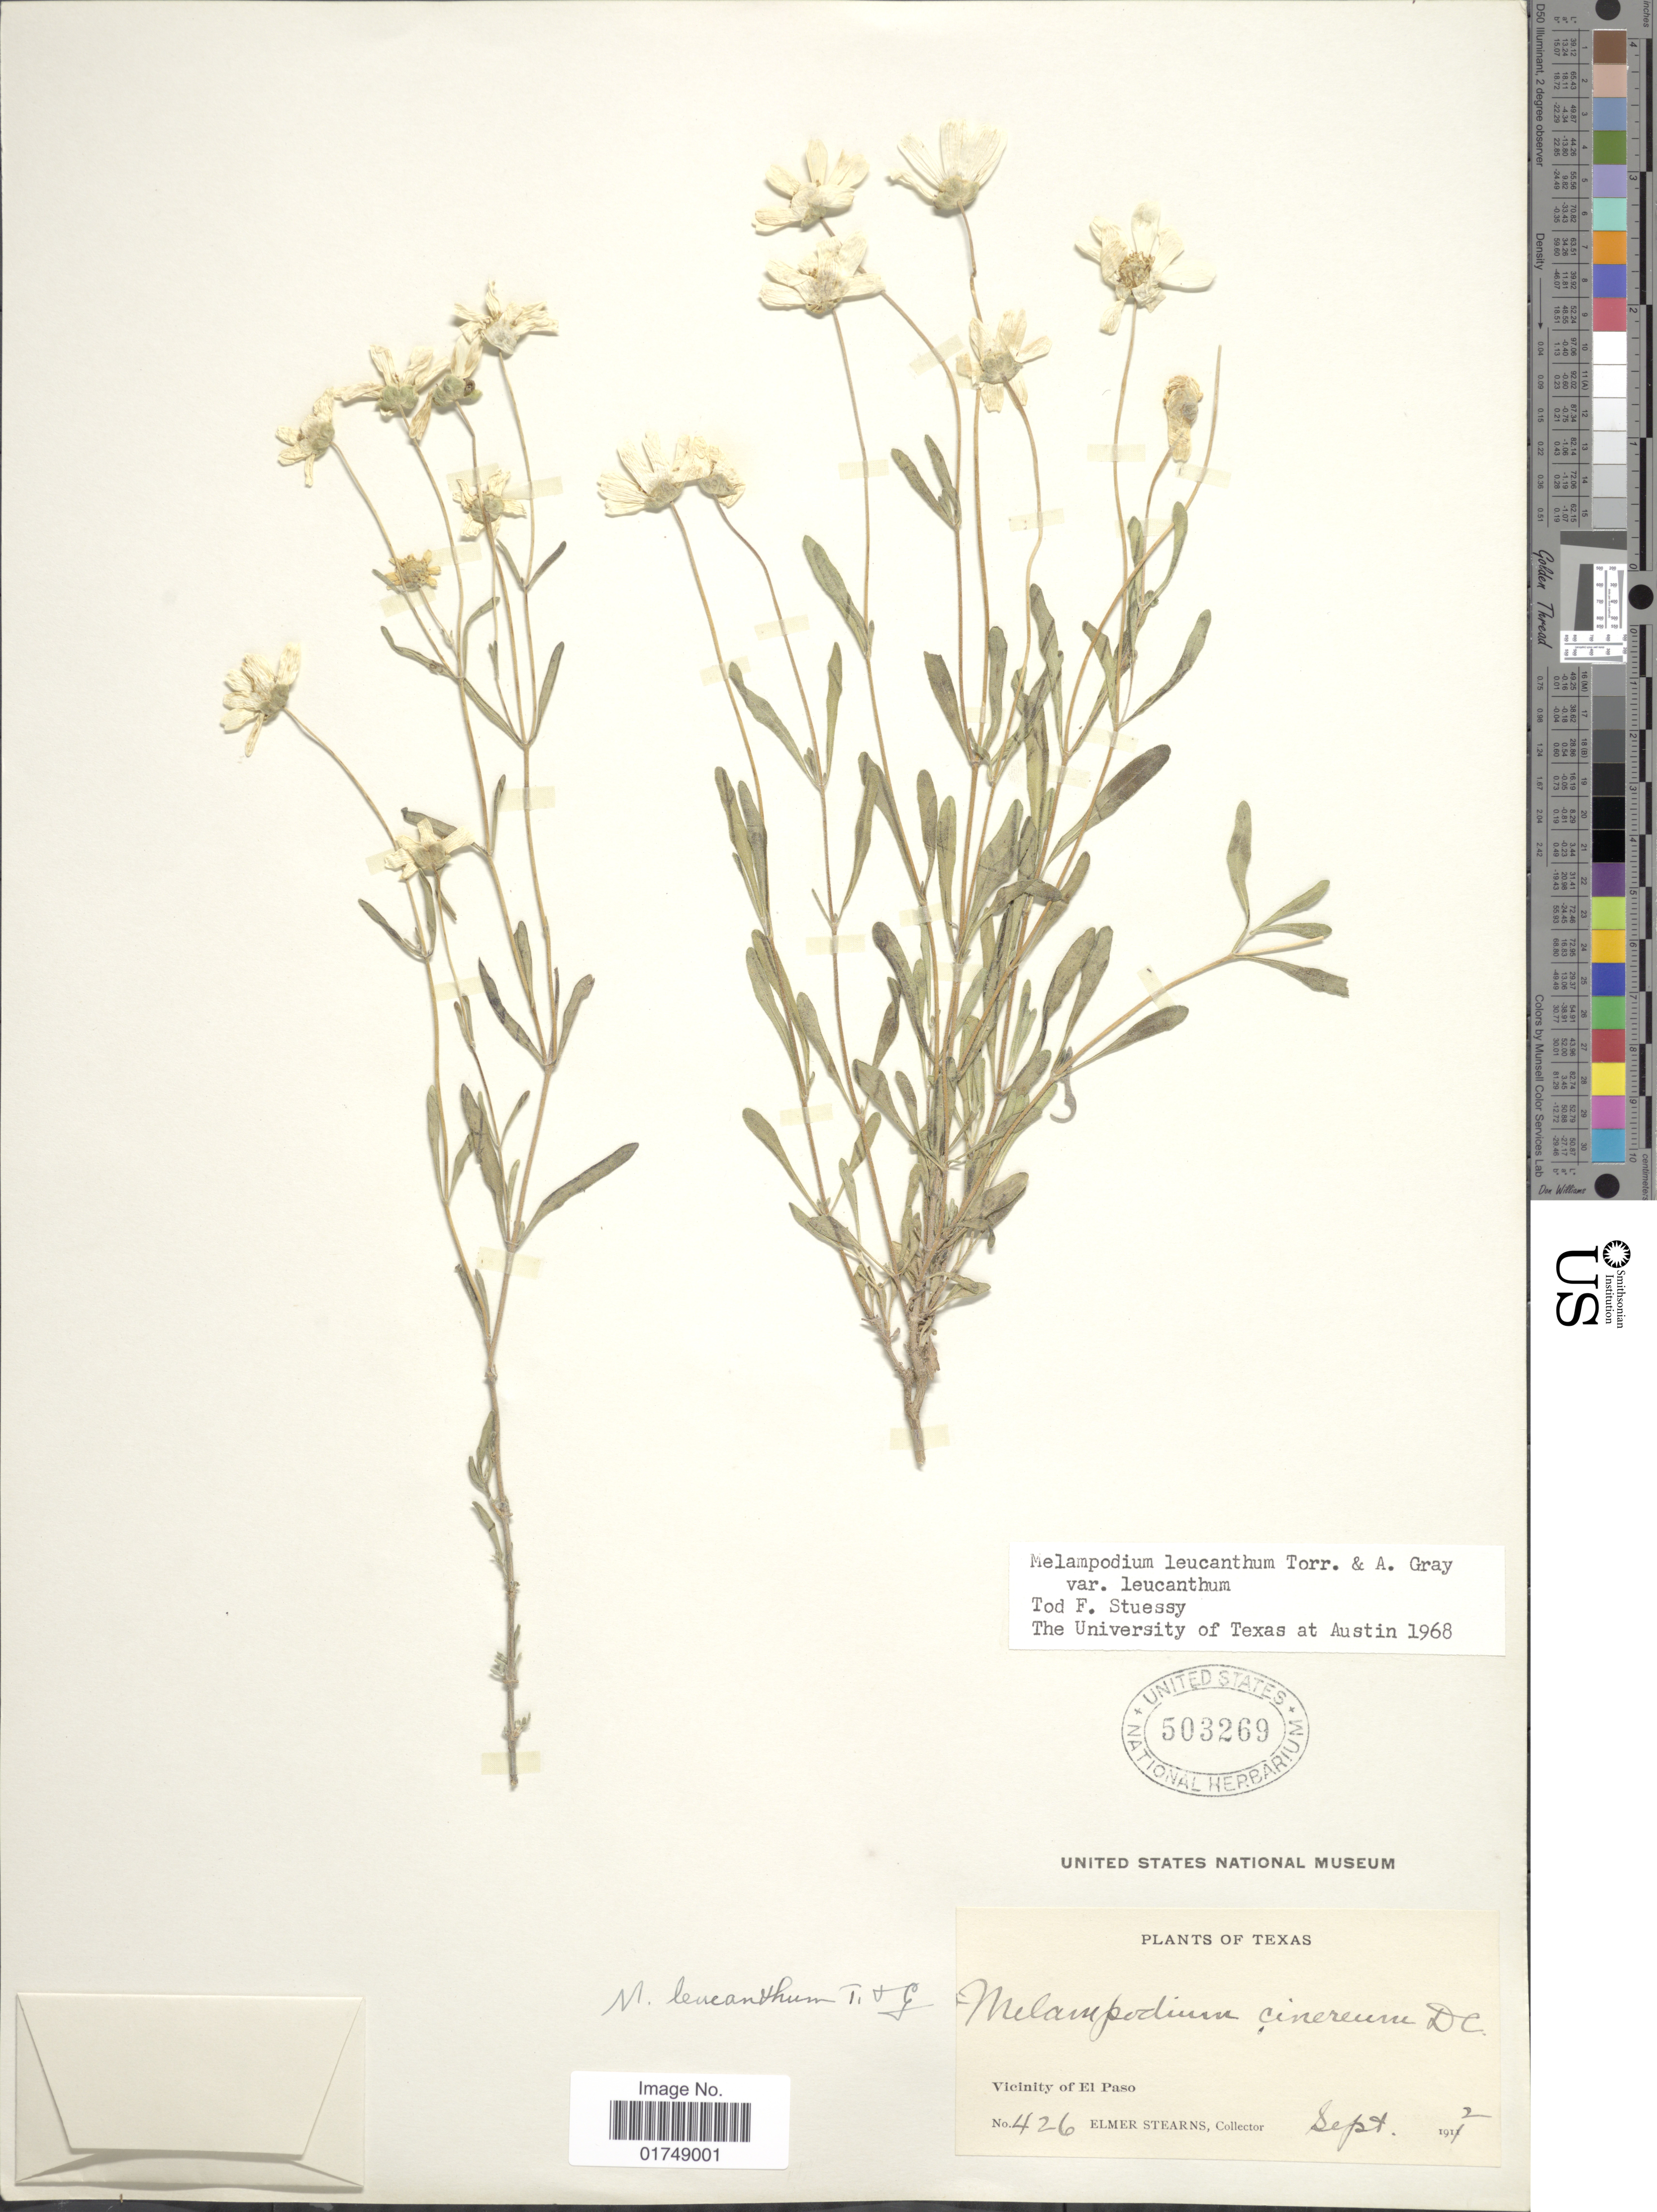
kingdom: Plantae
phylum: Tracheophyta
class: Magnoliopsida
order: Asterales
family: Asteraceae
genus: Melampodium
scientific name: Melampodium leucanthum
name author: Torr. & A. Gray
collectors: E. Stearns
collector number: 426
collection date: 1912-09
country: United States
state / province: Texas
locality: Vicinity of El Paso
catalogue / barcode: US 503269